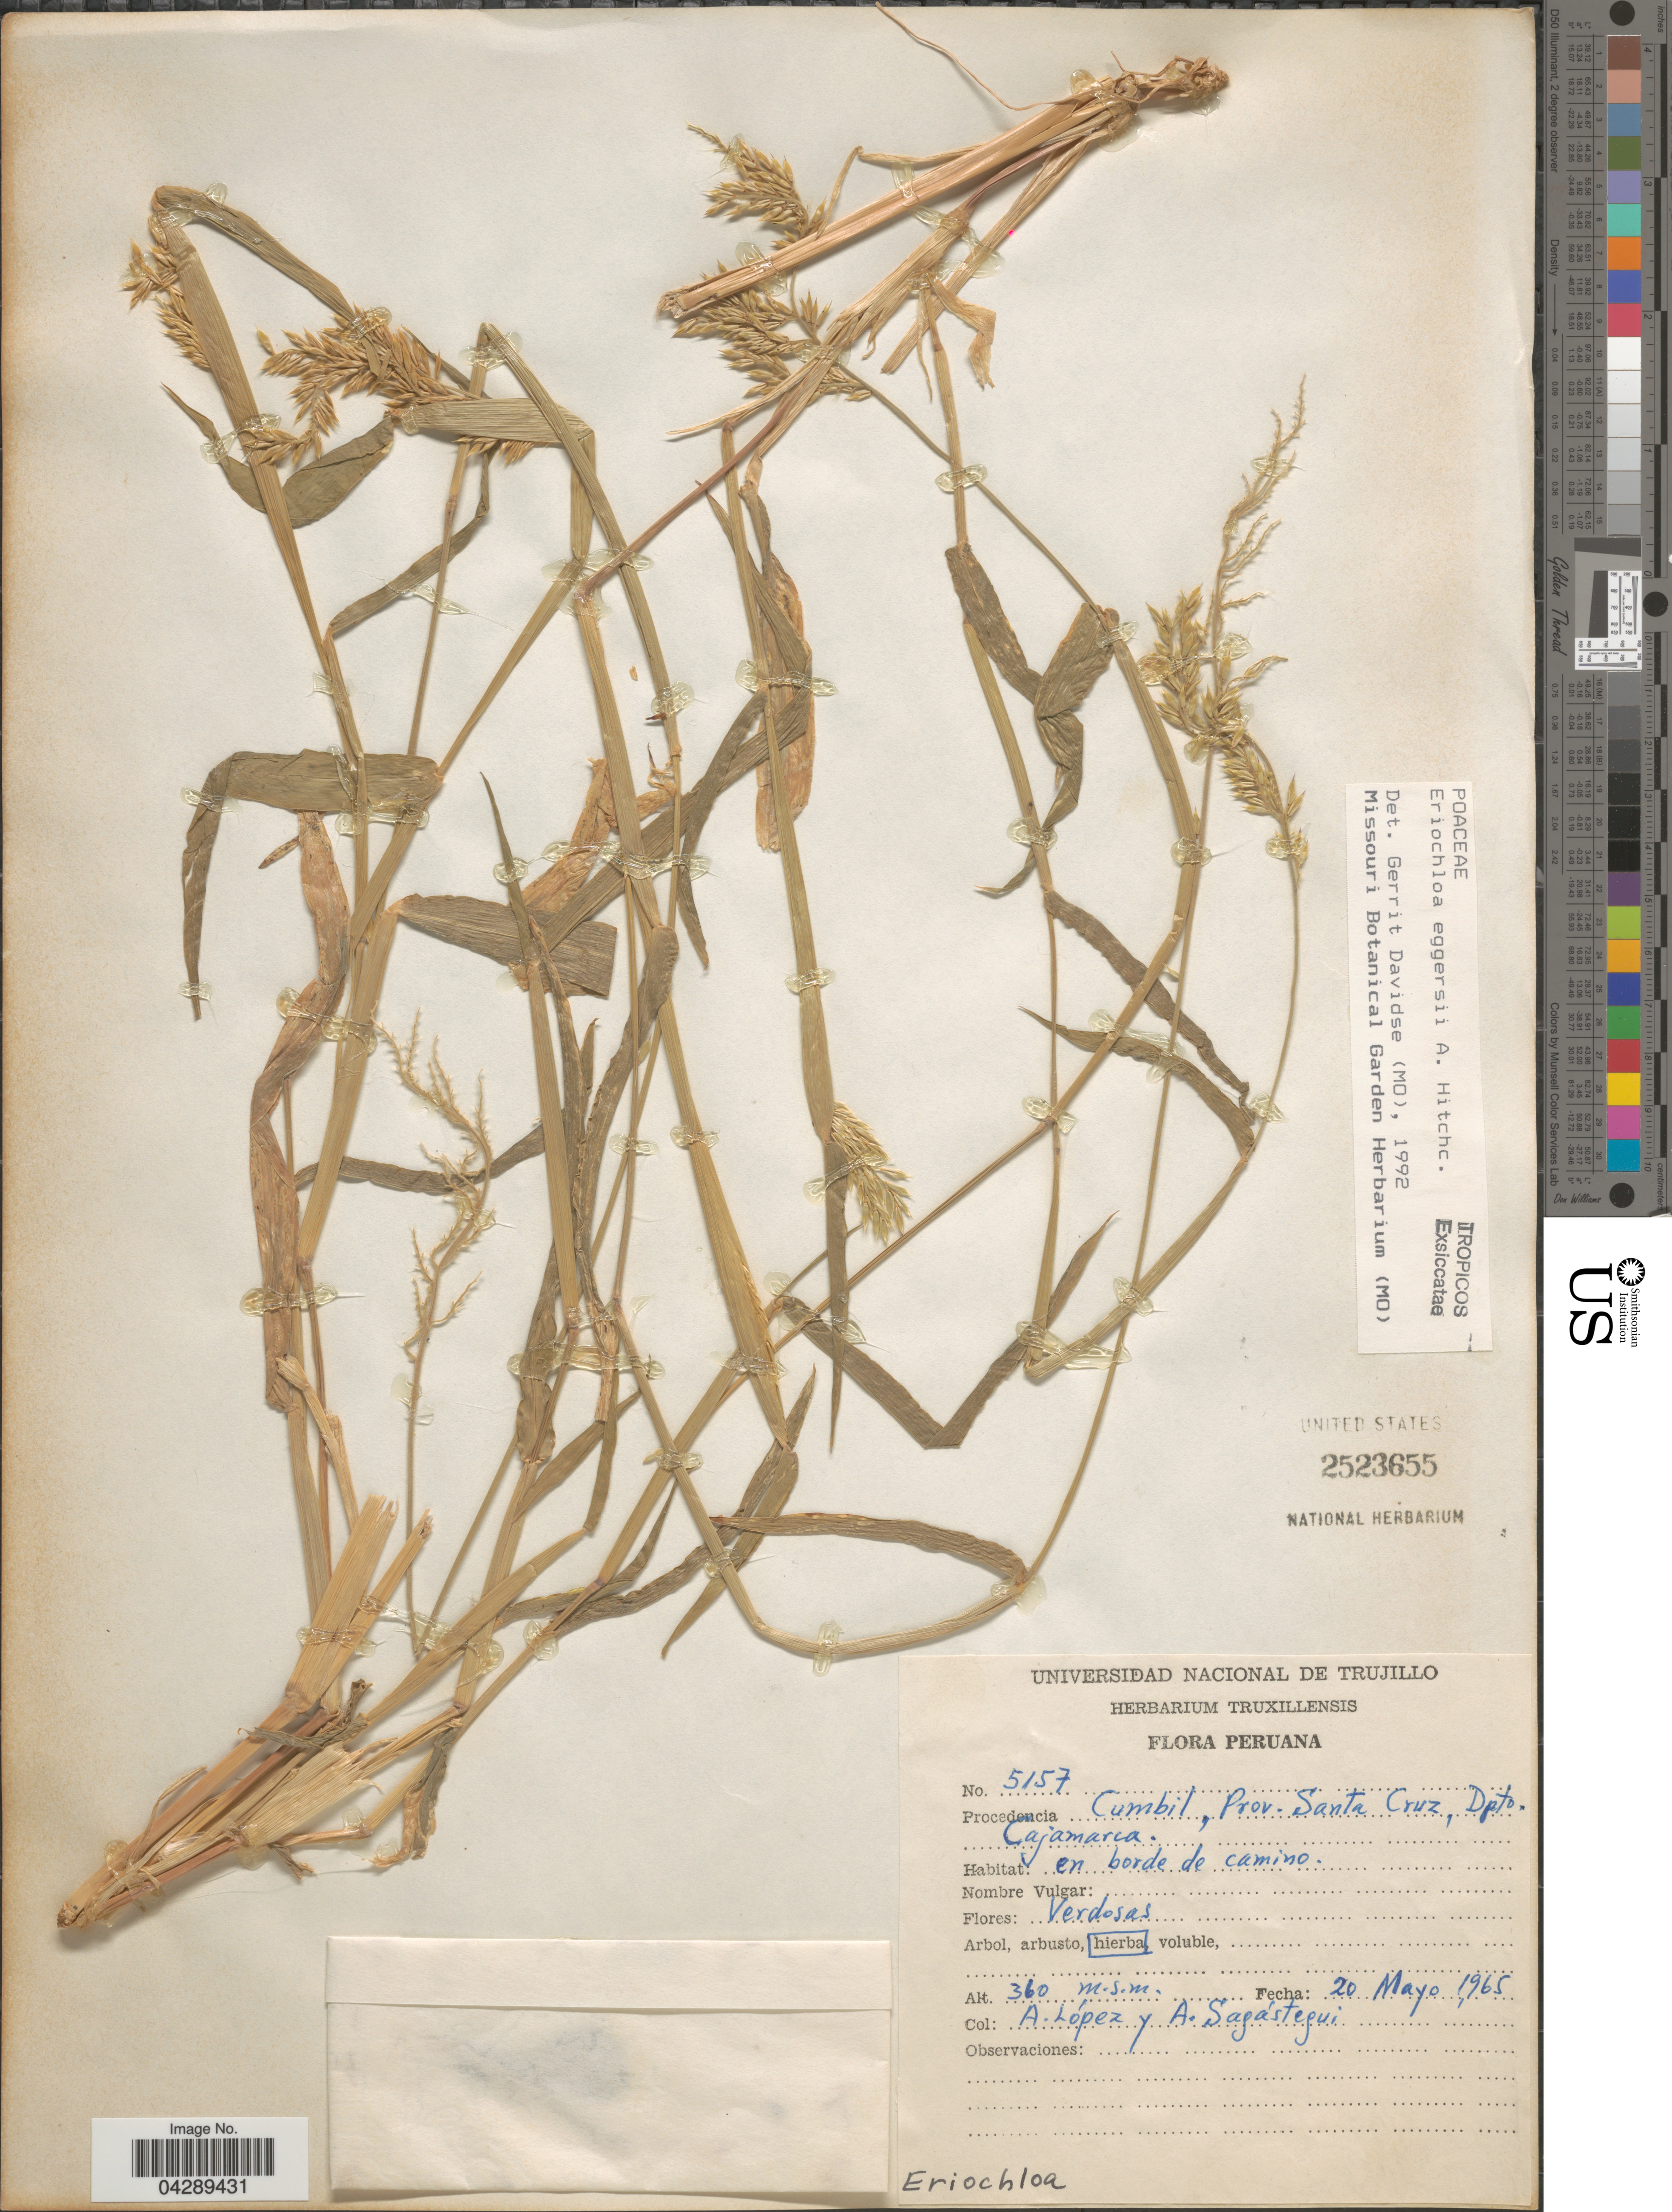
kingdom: Plantae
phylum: Tracheophyta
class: Liliopsida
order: Poales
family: Poaceae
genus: Eriochloa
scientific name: Eriochloa eggersii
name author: Hitchc.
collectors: A. López & A. Sagastegui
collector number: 5157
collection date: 1965-05-20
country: Peru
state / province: Cajamarca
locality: Cumbil, Prov. Santa Cruz, Dpto. Cajamarca. En borde de camino.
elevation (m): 360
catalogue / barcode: US 2523655